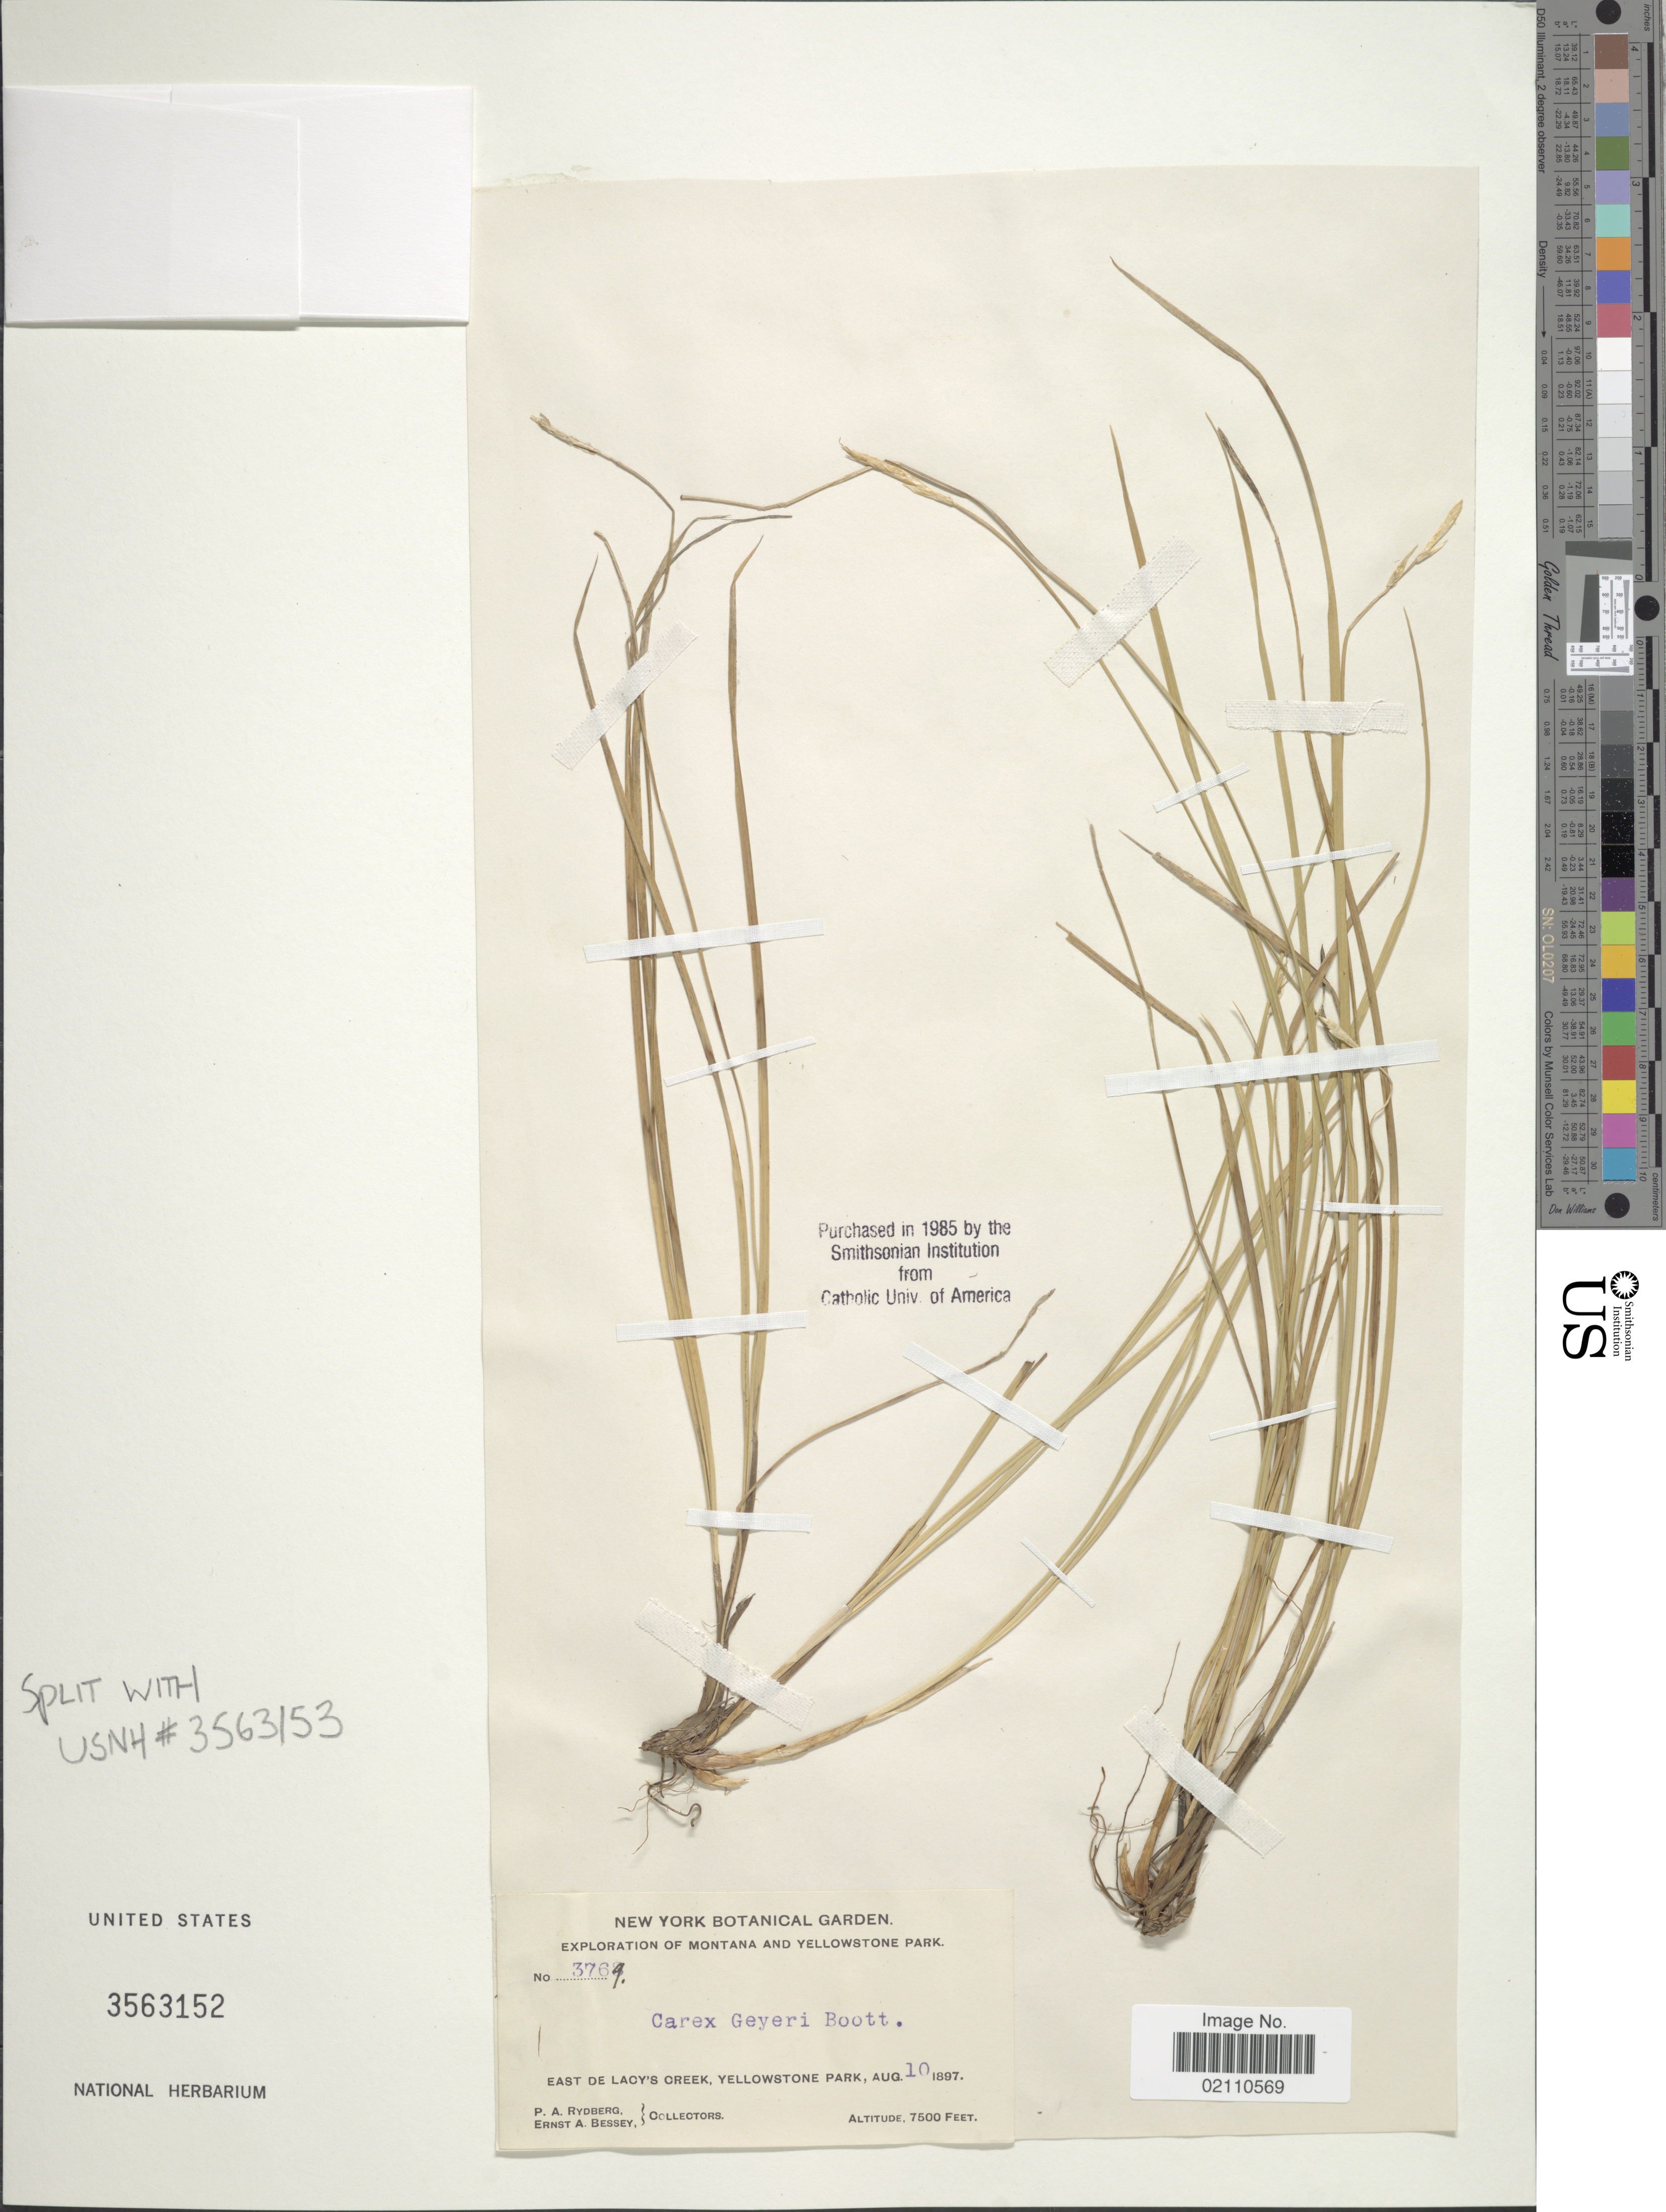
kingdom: Plantae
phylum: Tracheophyta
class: Liliopsida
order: Poales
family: Cyperaceae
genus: Carex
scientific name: Carex geyeri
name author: Boott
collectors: P. A. Rydberg & E. A. Bessey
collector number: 3769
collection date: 1897-08-10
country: United States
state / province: Wyoming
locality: Yellowstone Park, East de Lacy' s Creek, Yellowstone Park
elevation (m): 2286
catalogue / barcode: US 3563152